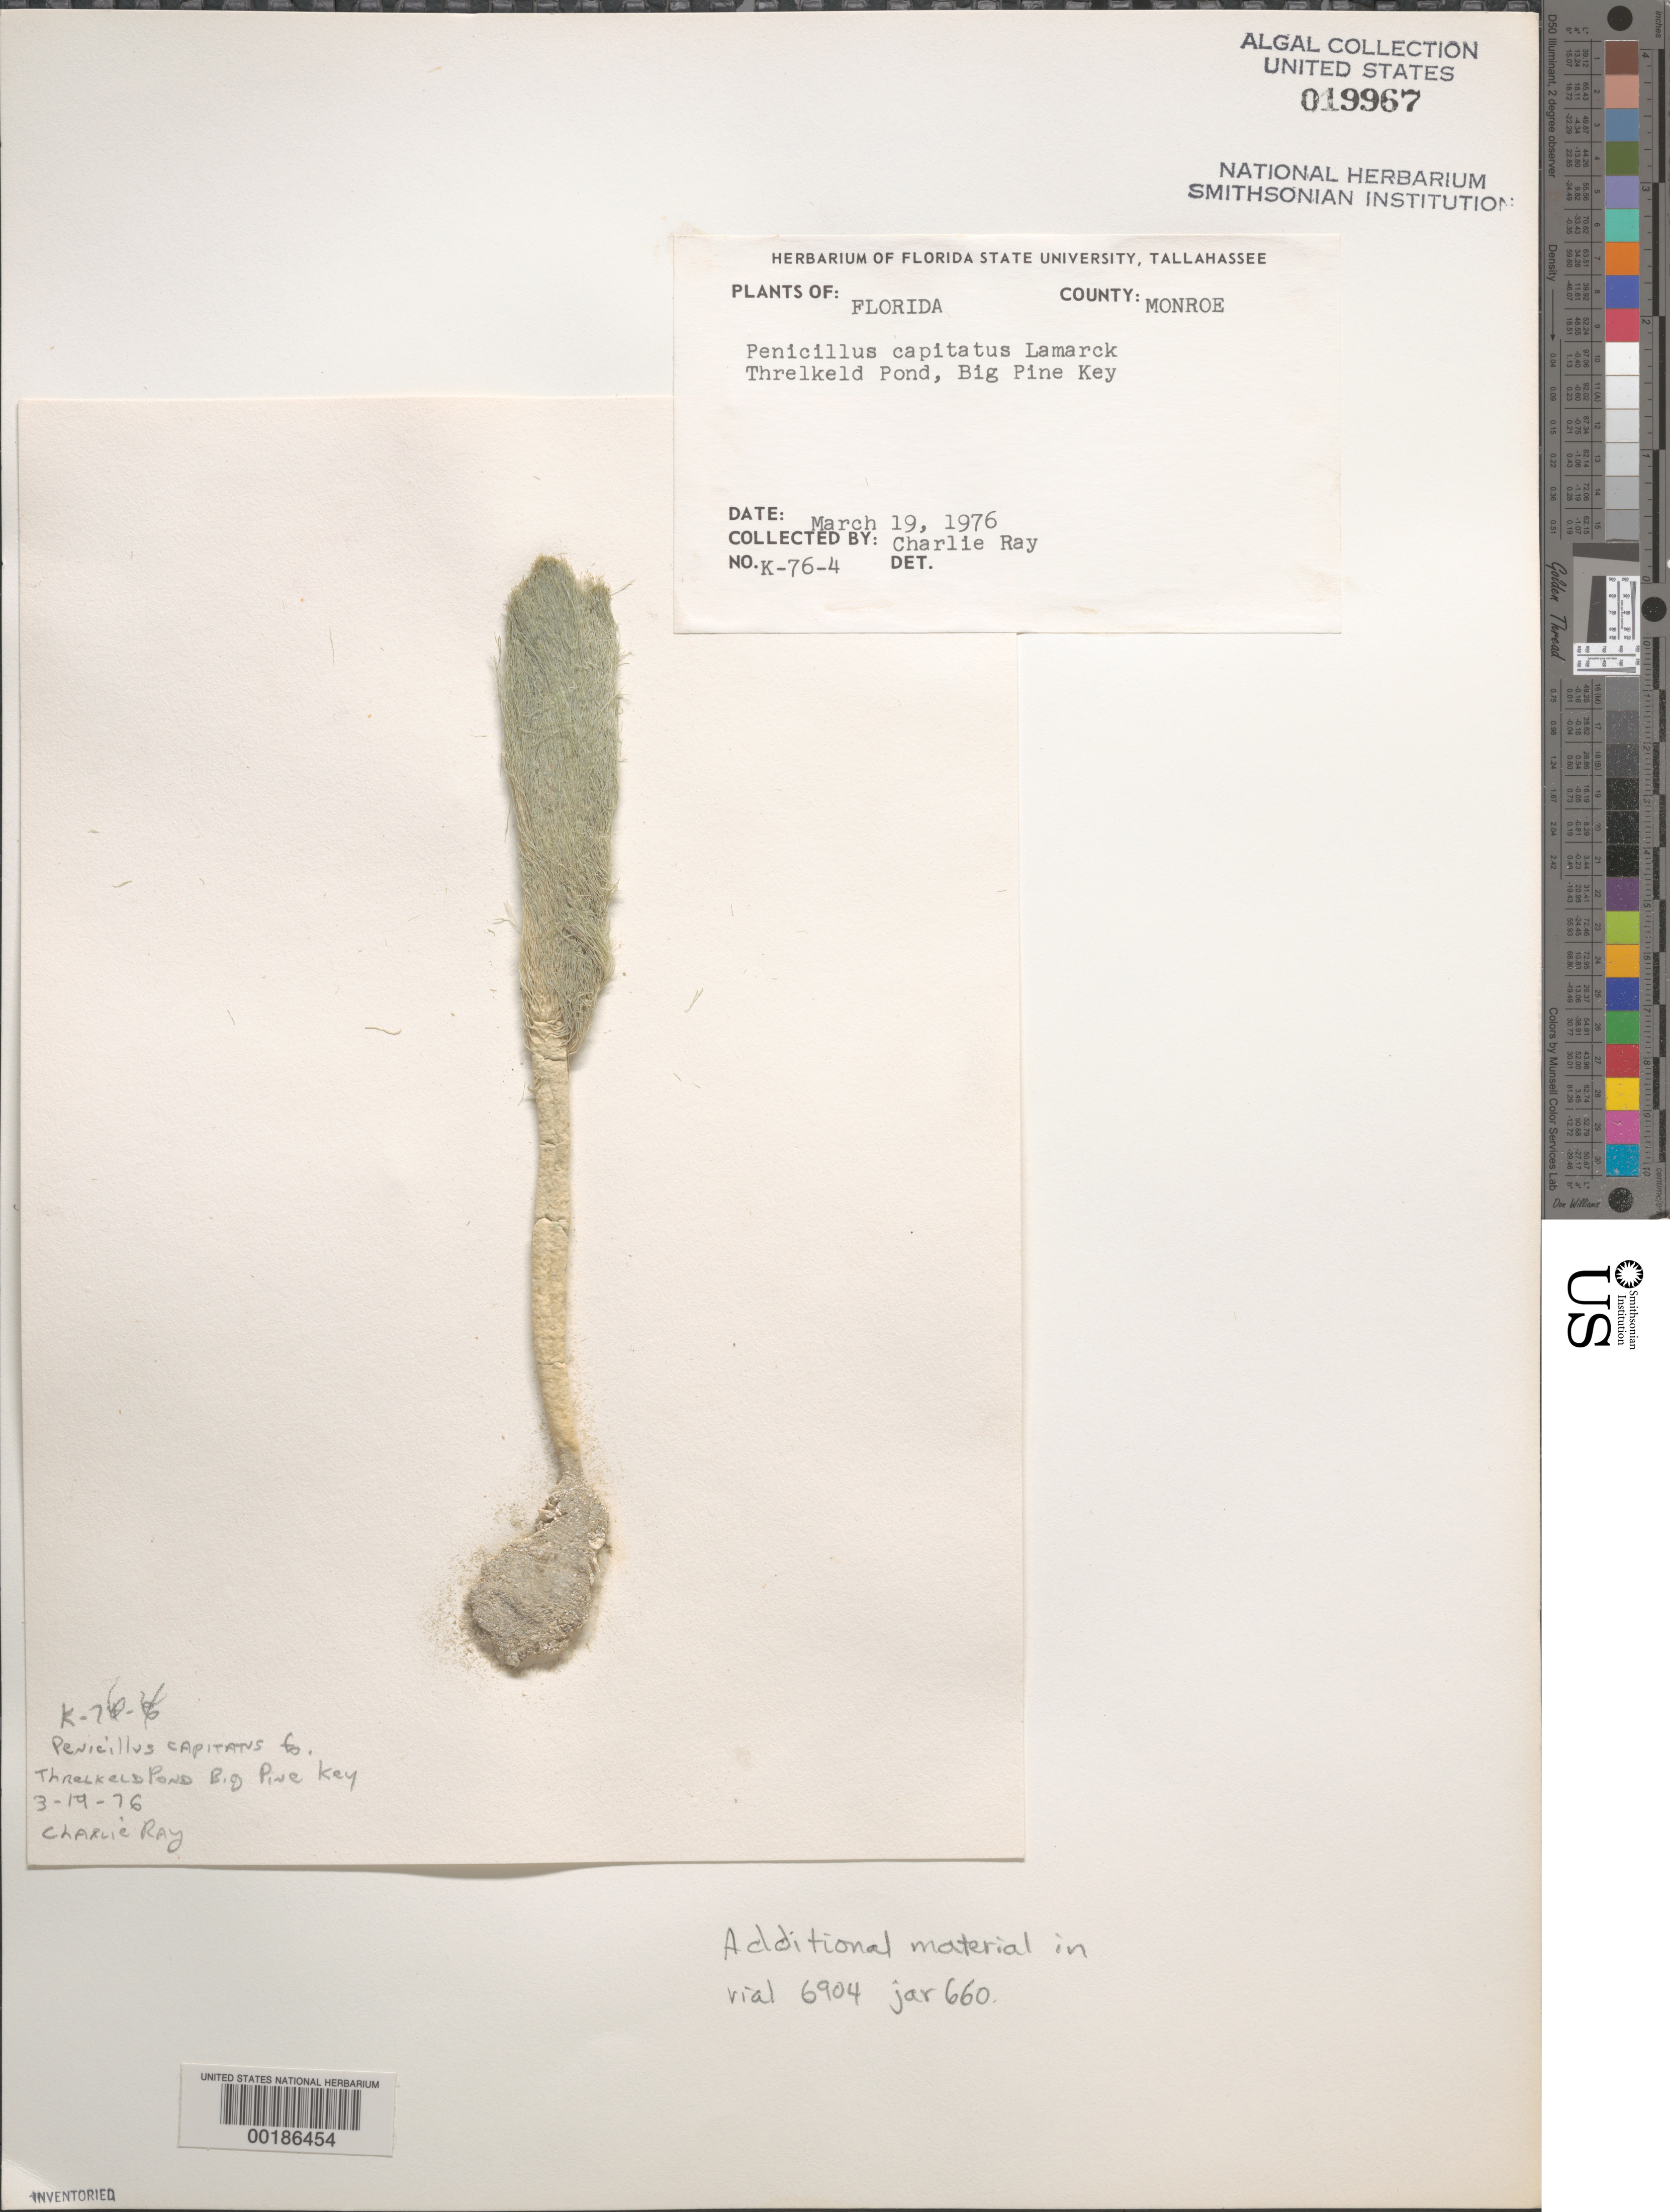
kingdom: Plantae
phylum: Chlorophyta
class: Ulvophyceae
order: Bryopsidales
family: Udoteaceae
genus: Penicillus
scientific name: Penicillus capitatus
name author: Lam.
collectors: C. Ray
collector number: K-76-4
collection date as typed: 19 Mar 1976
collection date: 1976-03-19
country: United States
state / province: Florida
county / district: Monroe County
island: Big Pine Key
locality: Threlkeld Pond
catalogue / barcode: US 19967